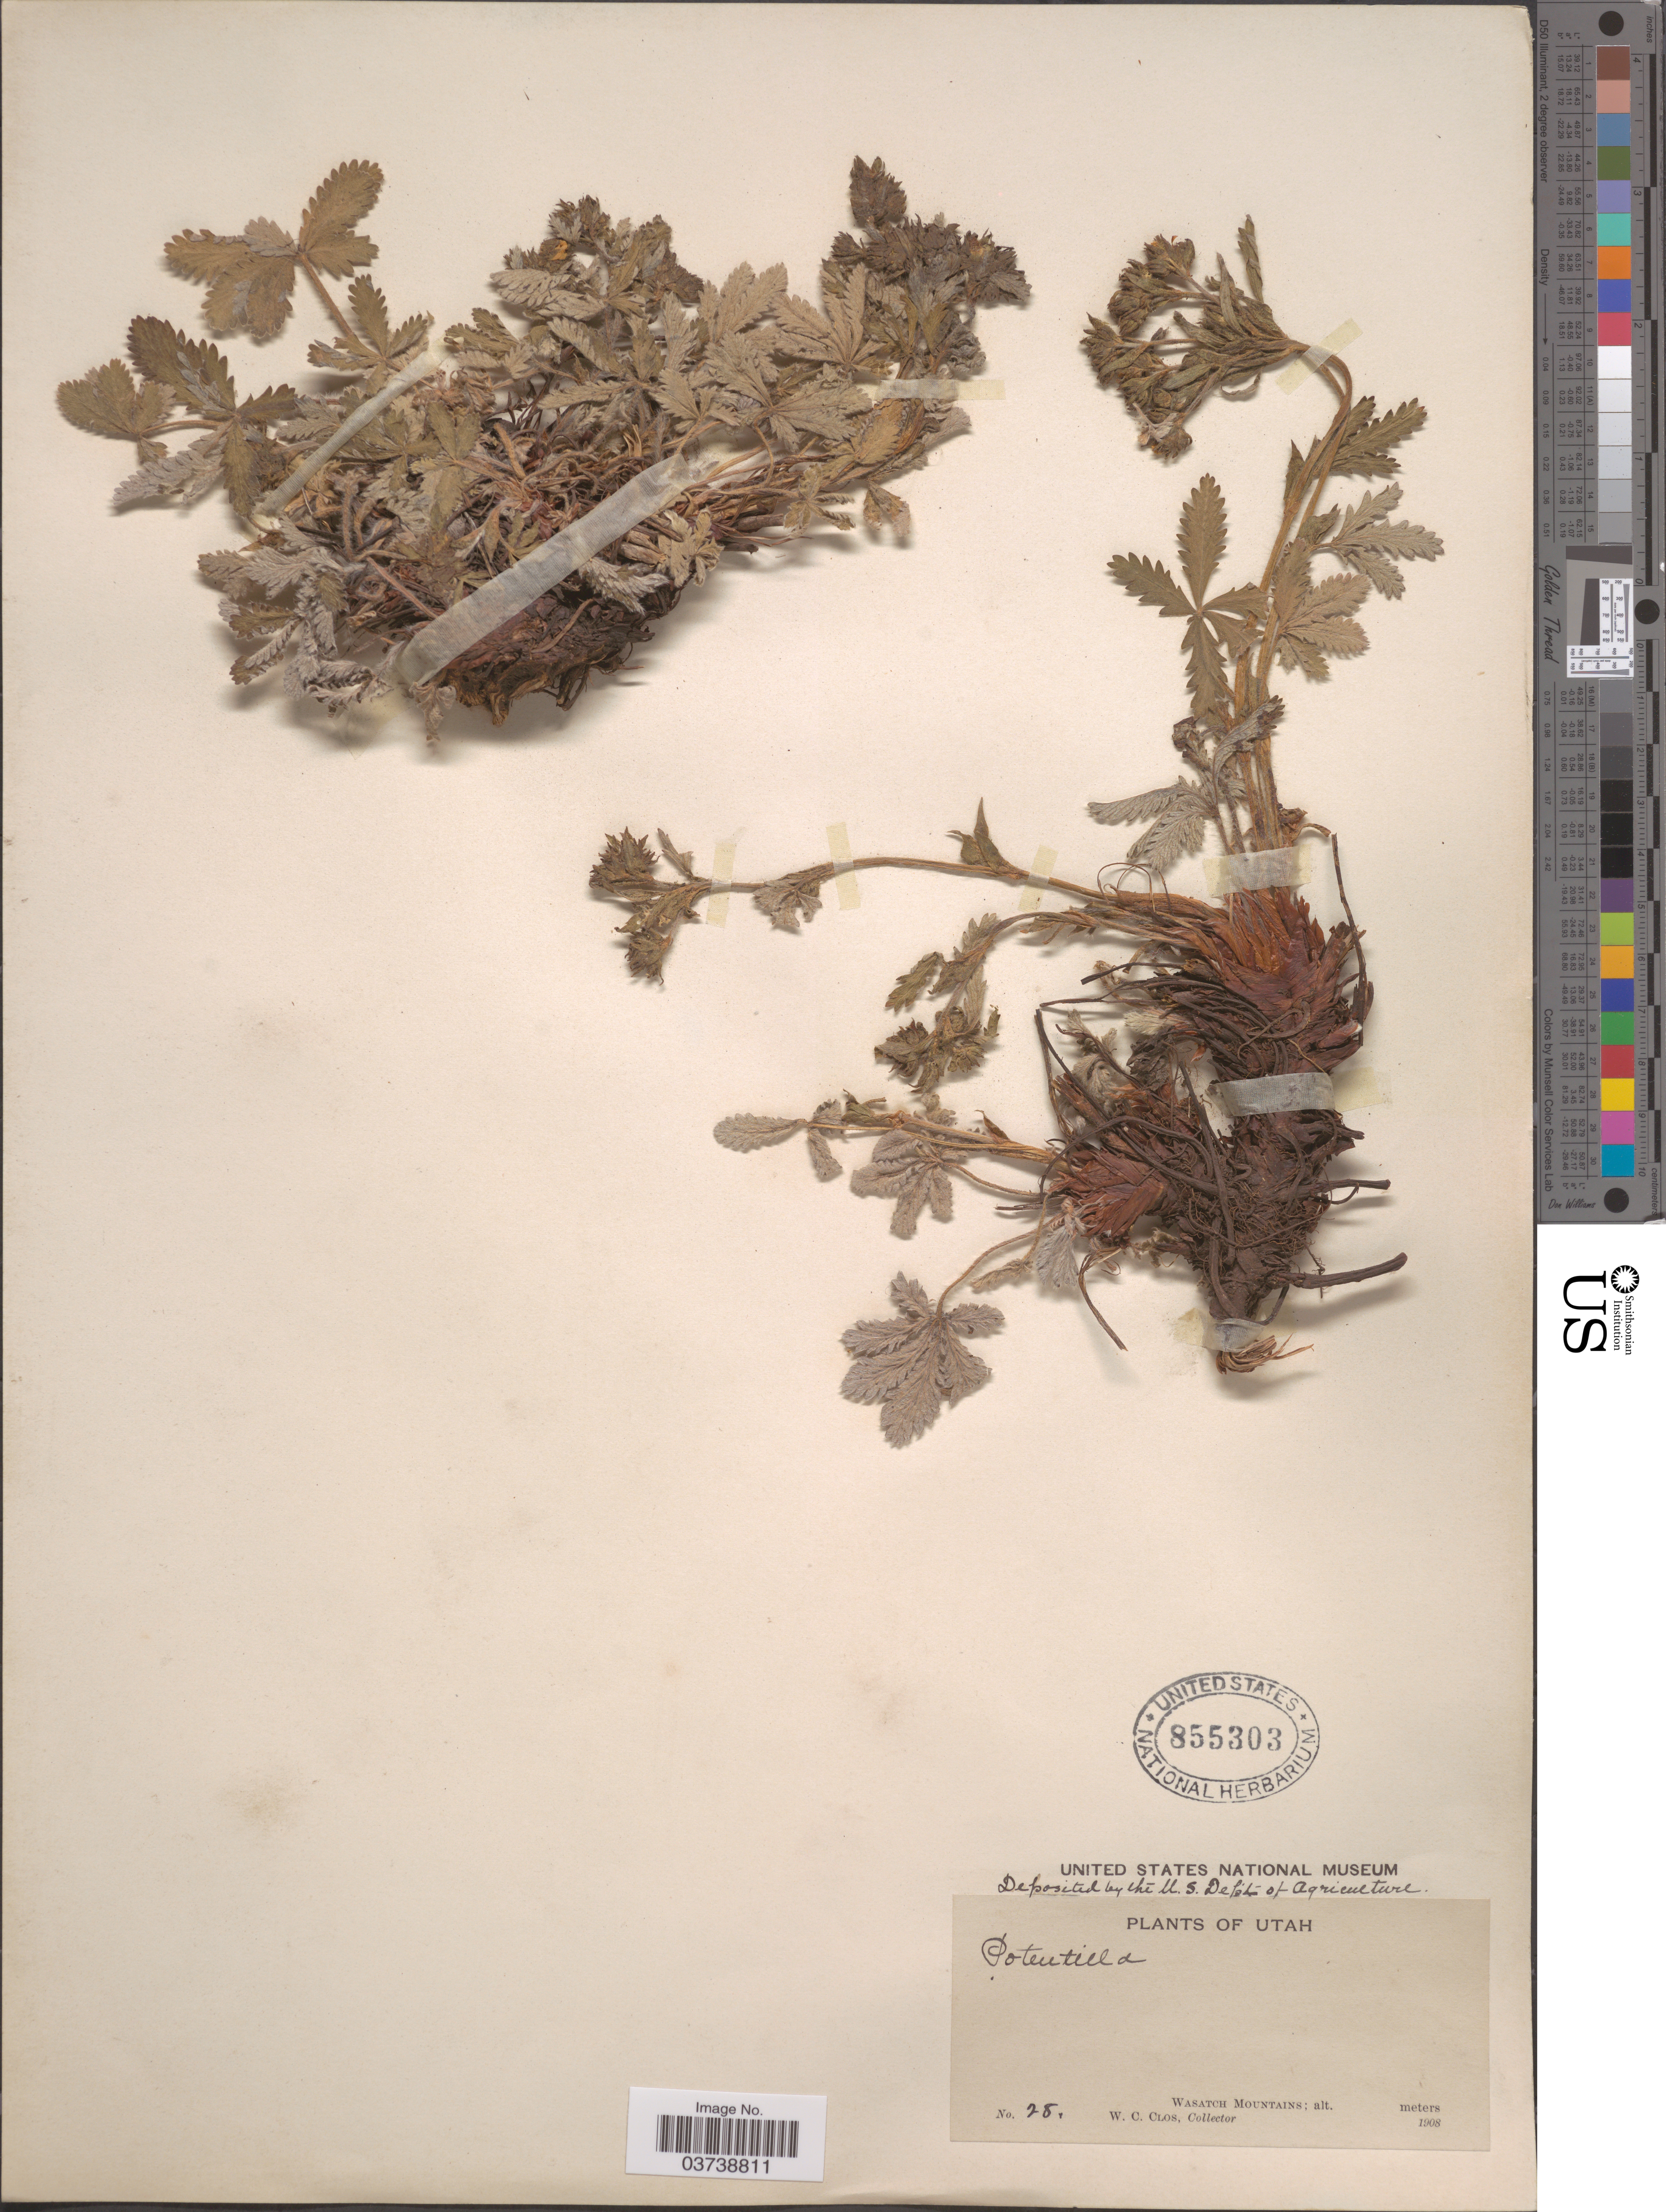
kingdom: Plantae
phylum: Tracheophyta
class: Magnoliopsida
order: Rosales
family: Rosaceae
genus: Potentilla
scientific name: Potentilla concinniformis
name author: Rydb.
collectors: W. C. Clos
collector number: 28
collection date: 1908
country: United States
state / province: Utah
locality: Wasatch Mountains.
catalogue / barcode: US 855303